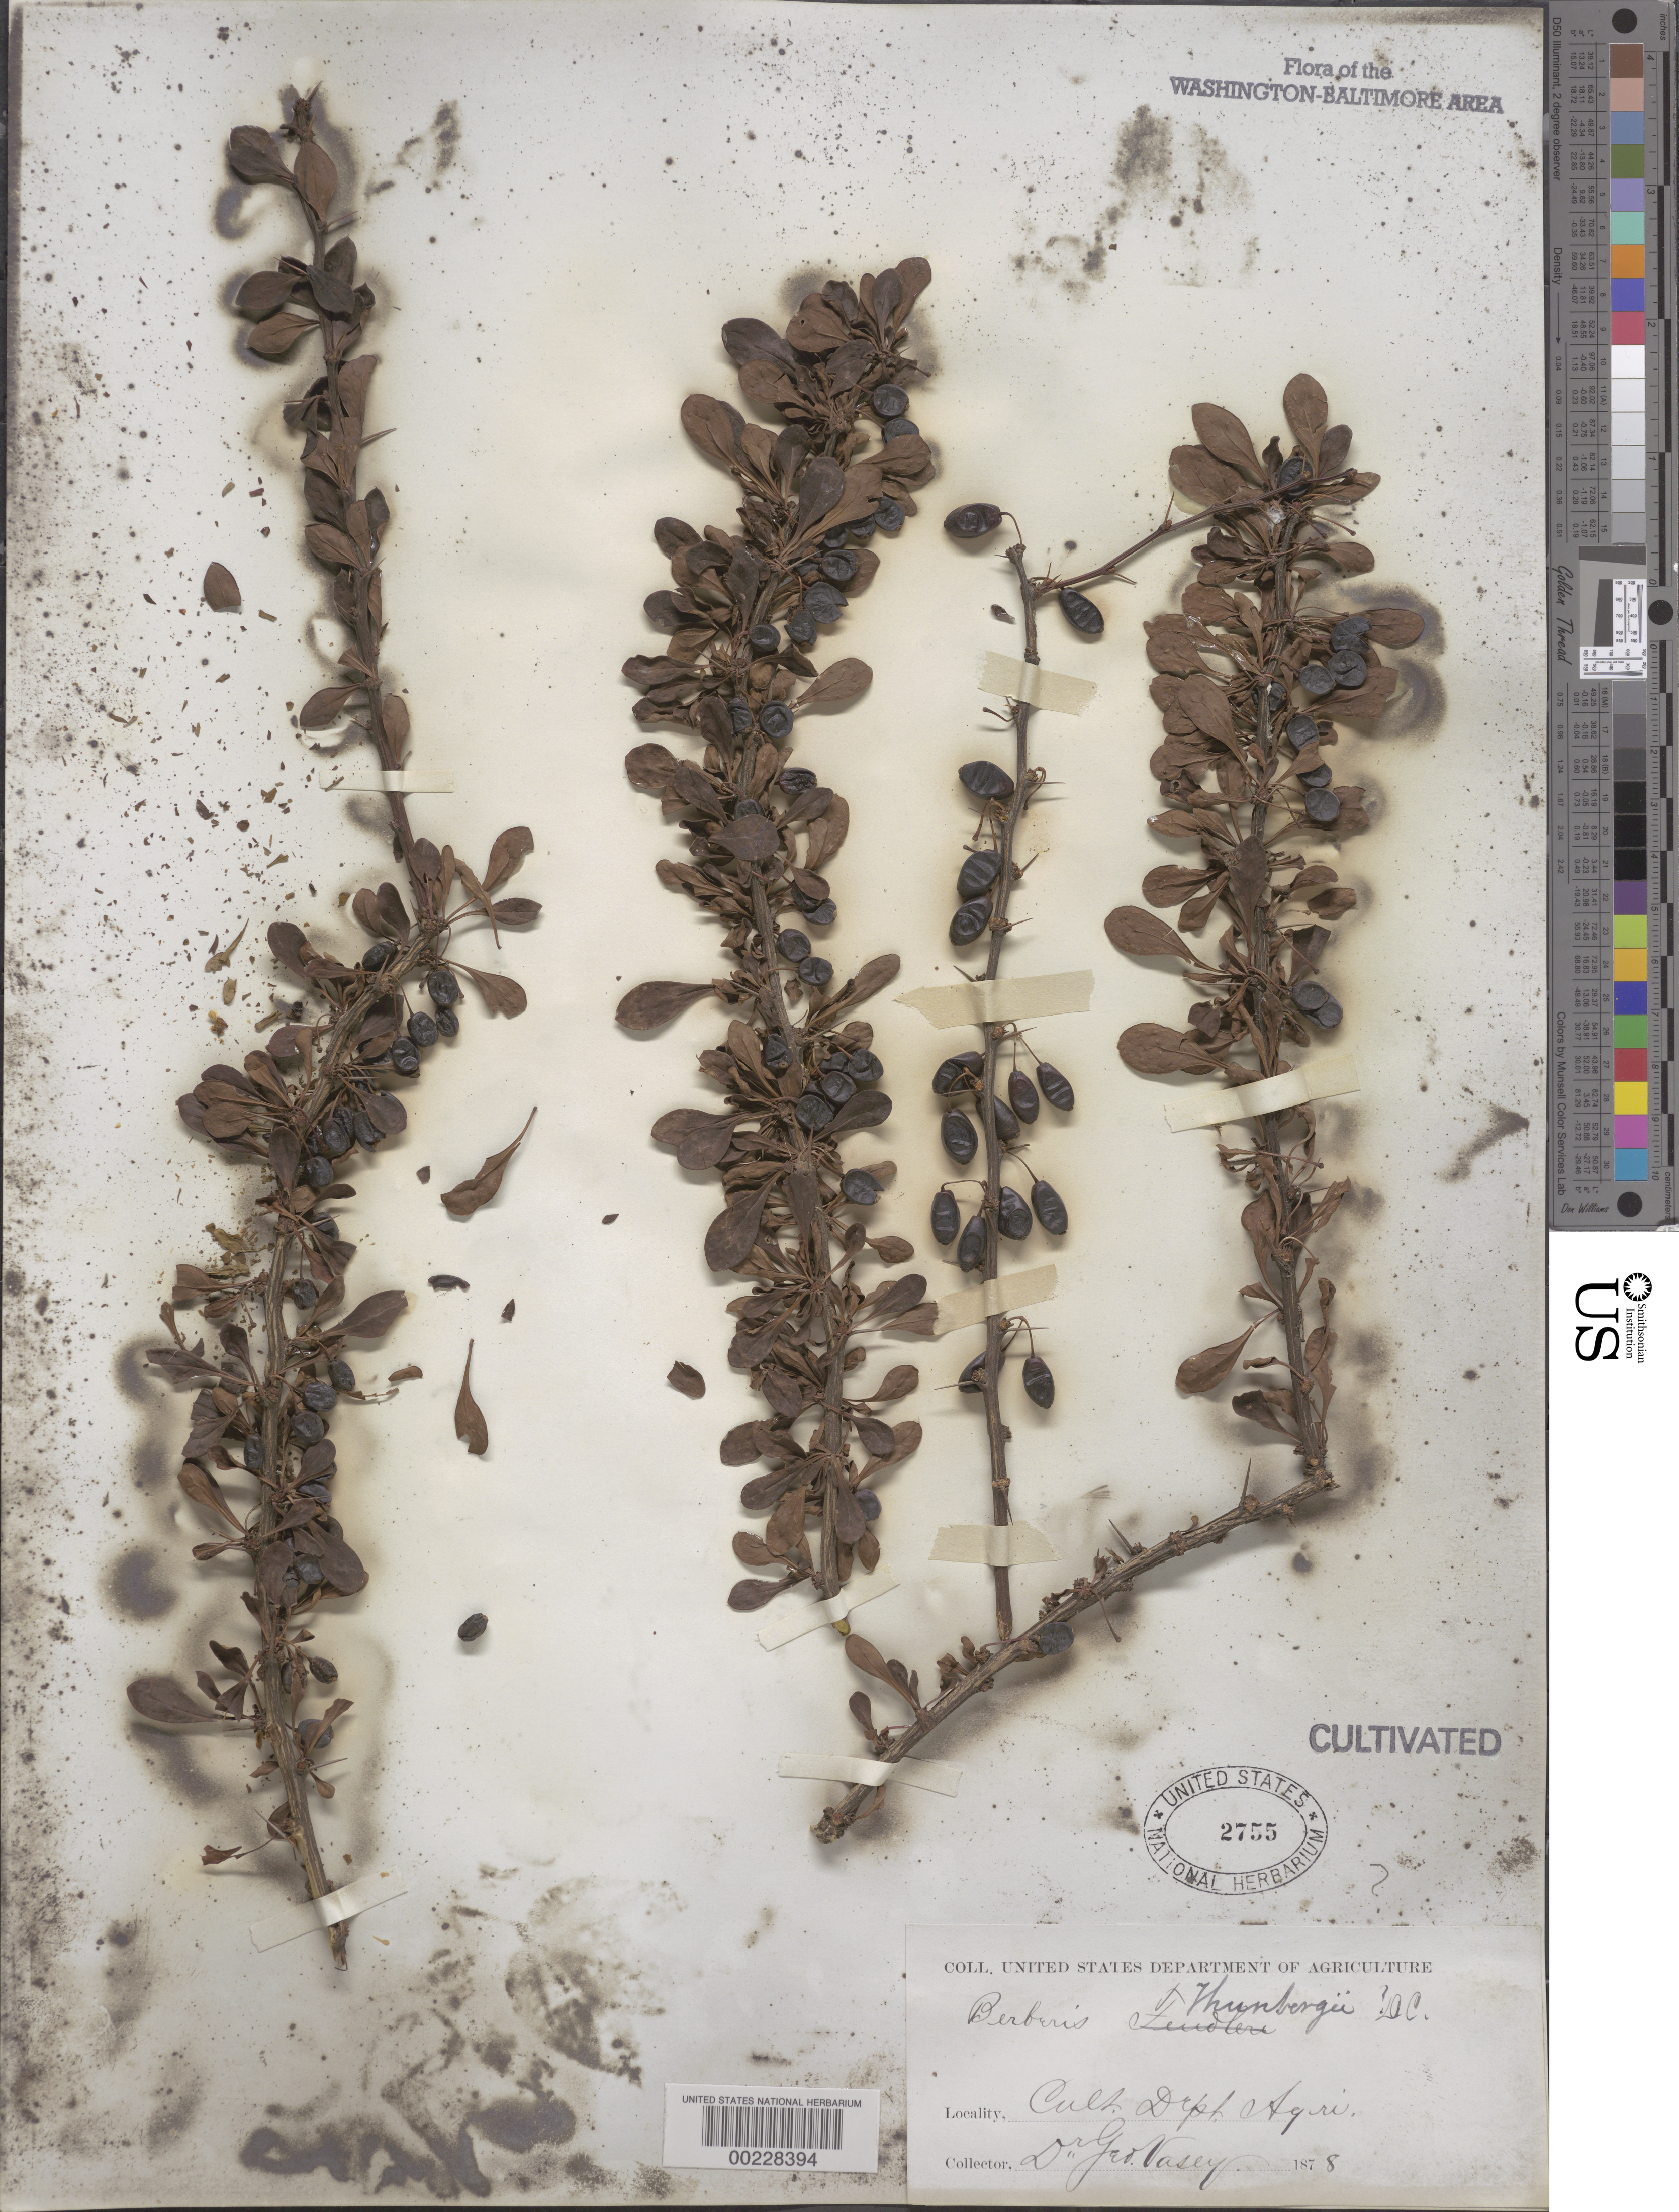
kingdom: Plantae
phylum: Tracheophyta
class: Magnoliopsida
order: Ranunculales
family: Berberidaceae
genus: Berberis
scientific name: Berberis thunbergii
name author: DC.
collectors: G. Vasey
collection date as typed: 1878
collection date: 1878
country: United States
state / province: District of Columbia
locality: Agricultural grounds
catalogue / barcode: US 2755